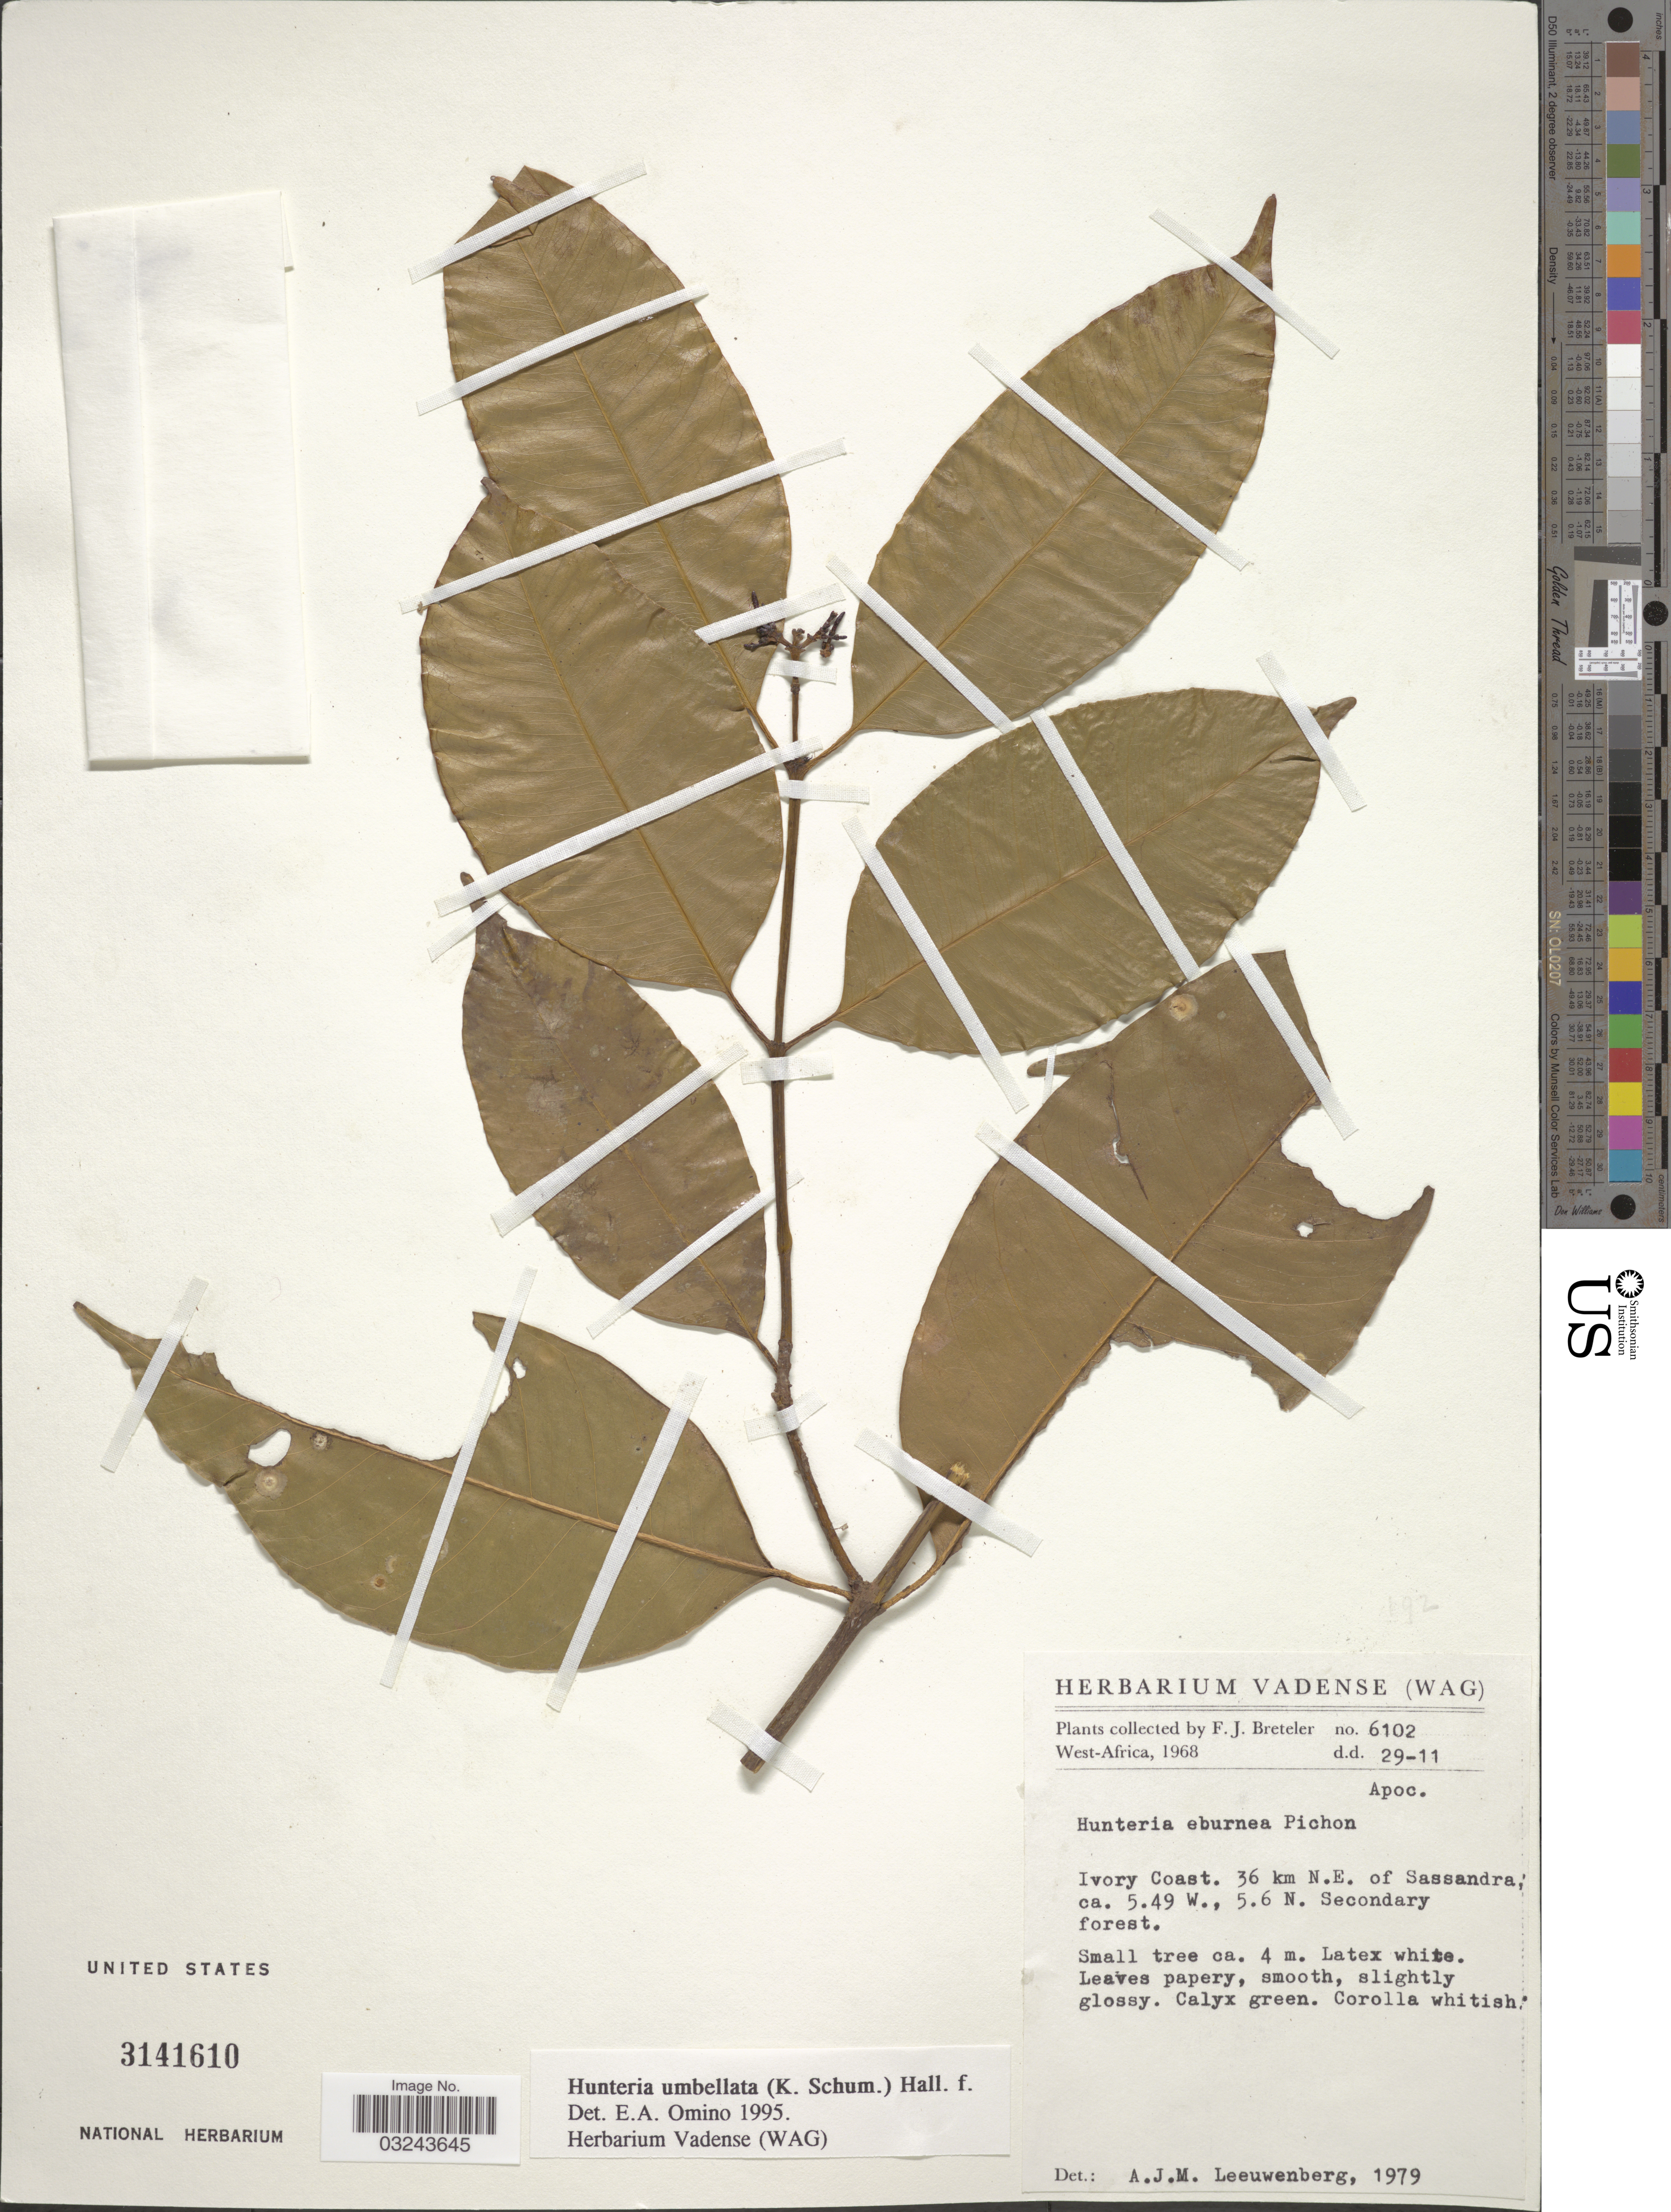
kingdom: Plantae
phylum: Tracheophyta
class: Magnoliopsida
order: Gentianales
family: Apocynaceae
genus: Hunteria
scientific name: Hunteria umbellata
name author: (K. Schum.) Hallier f.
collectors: F. J. Breteler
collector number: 6102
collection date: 1968-11-29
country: Ivory Coast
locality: West-Africa. 36 km N.E. of Sassandra.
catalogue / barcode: US 3141610